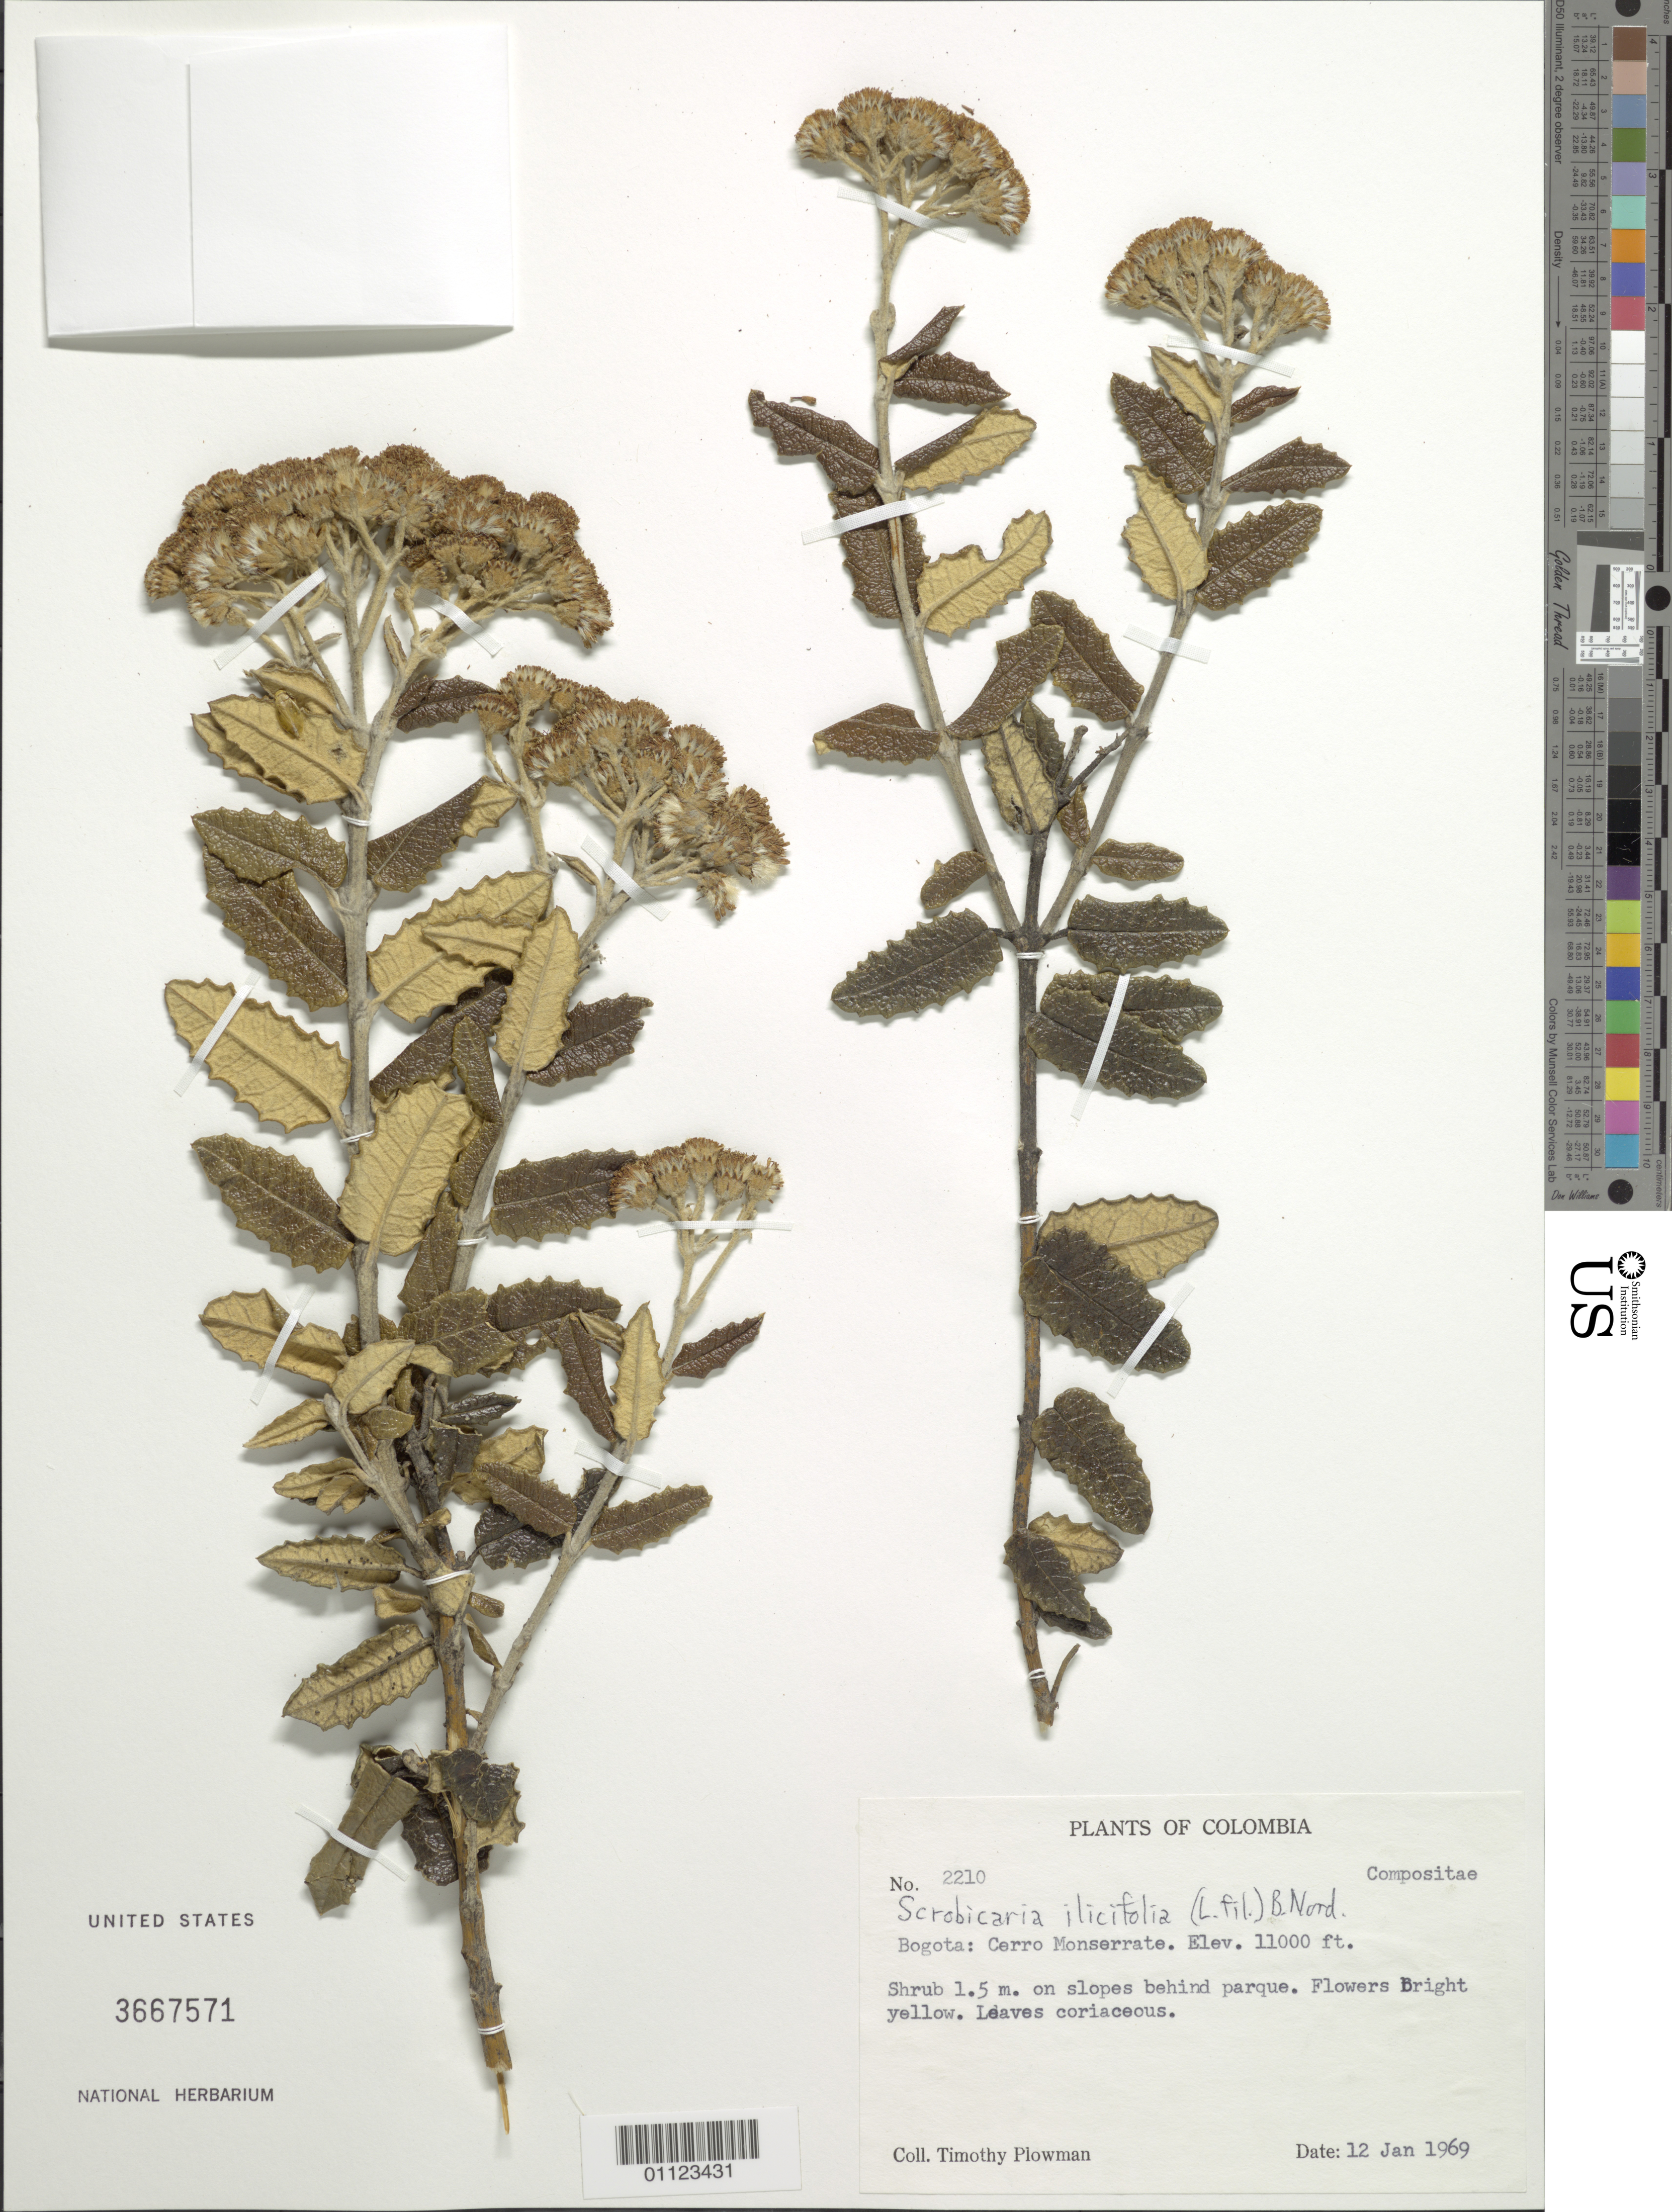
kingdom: Plantae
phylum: Tracheophyta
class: Magnoliopsida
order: Asterales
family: Asteraceae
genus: Scrobicaria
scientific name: Scrobicaria ilicifolia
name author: (L. f.) B. Nord.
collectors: T. Plowman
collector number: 2210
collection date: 1969-01-12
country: Colombia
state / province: Cundinamarca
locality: Bogota: Cerro Monserrate.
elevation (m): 3353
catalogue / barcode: US 3667571